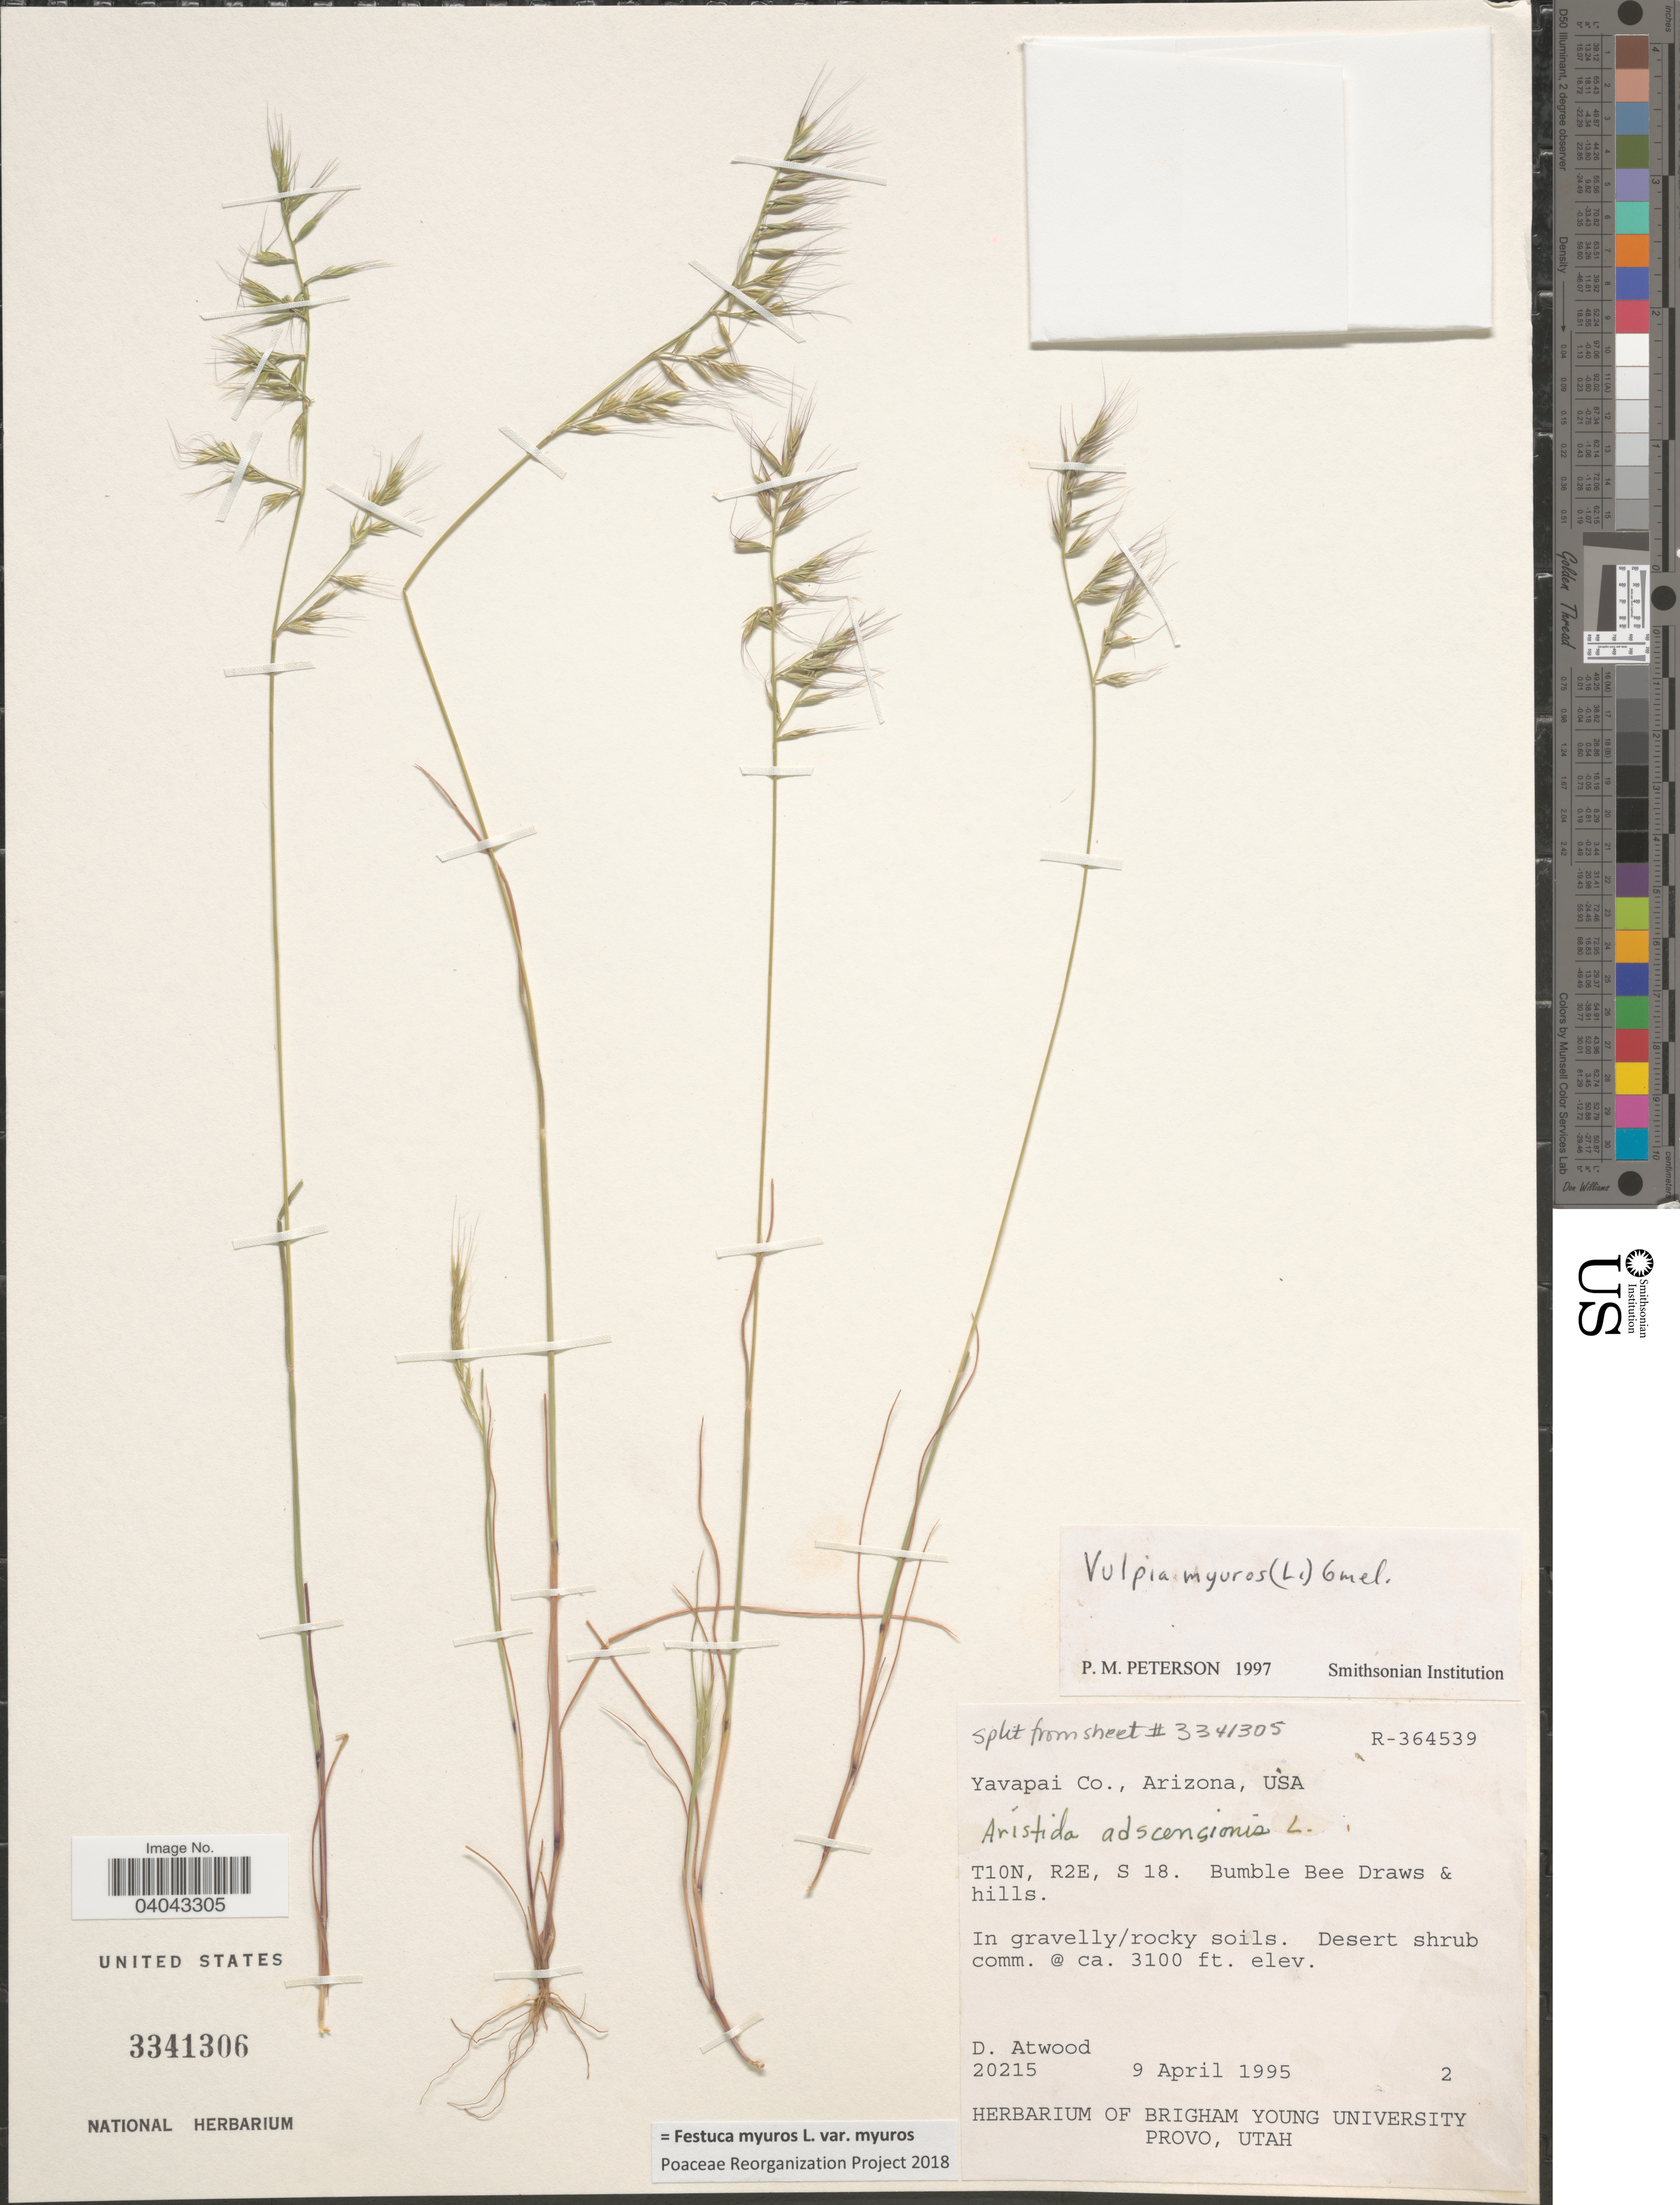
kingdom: Plantae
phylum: Tracheophyta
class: Liliopsida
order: Poales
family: Poaceae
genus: Festuca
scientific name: Festuca myuros var. myuros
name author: L.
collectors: D. Atwood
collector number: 20215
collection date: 1995-04-09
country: United States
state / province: Arizona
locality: Yavapai Co., T10N, R2E, S 18. Bumble Bee Draws & hills.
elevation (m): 945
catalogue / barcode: US 3341306